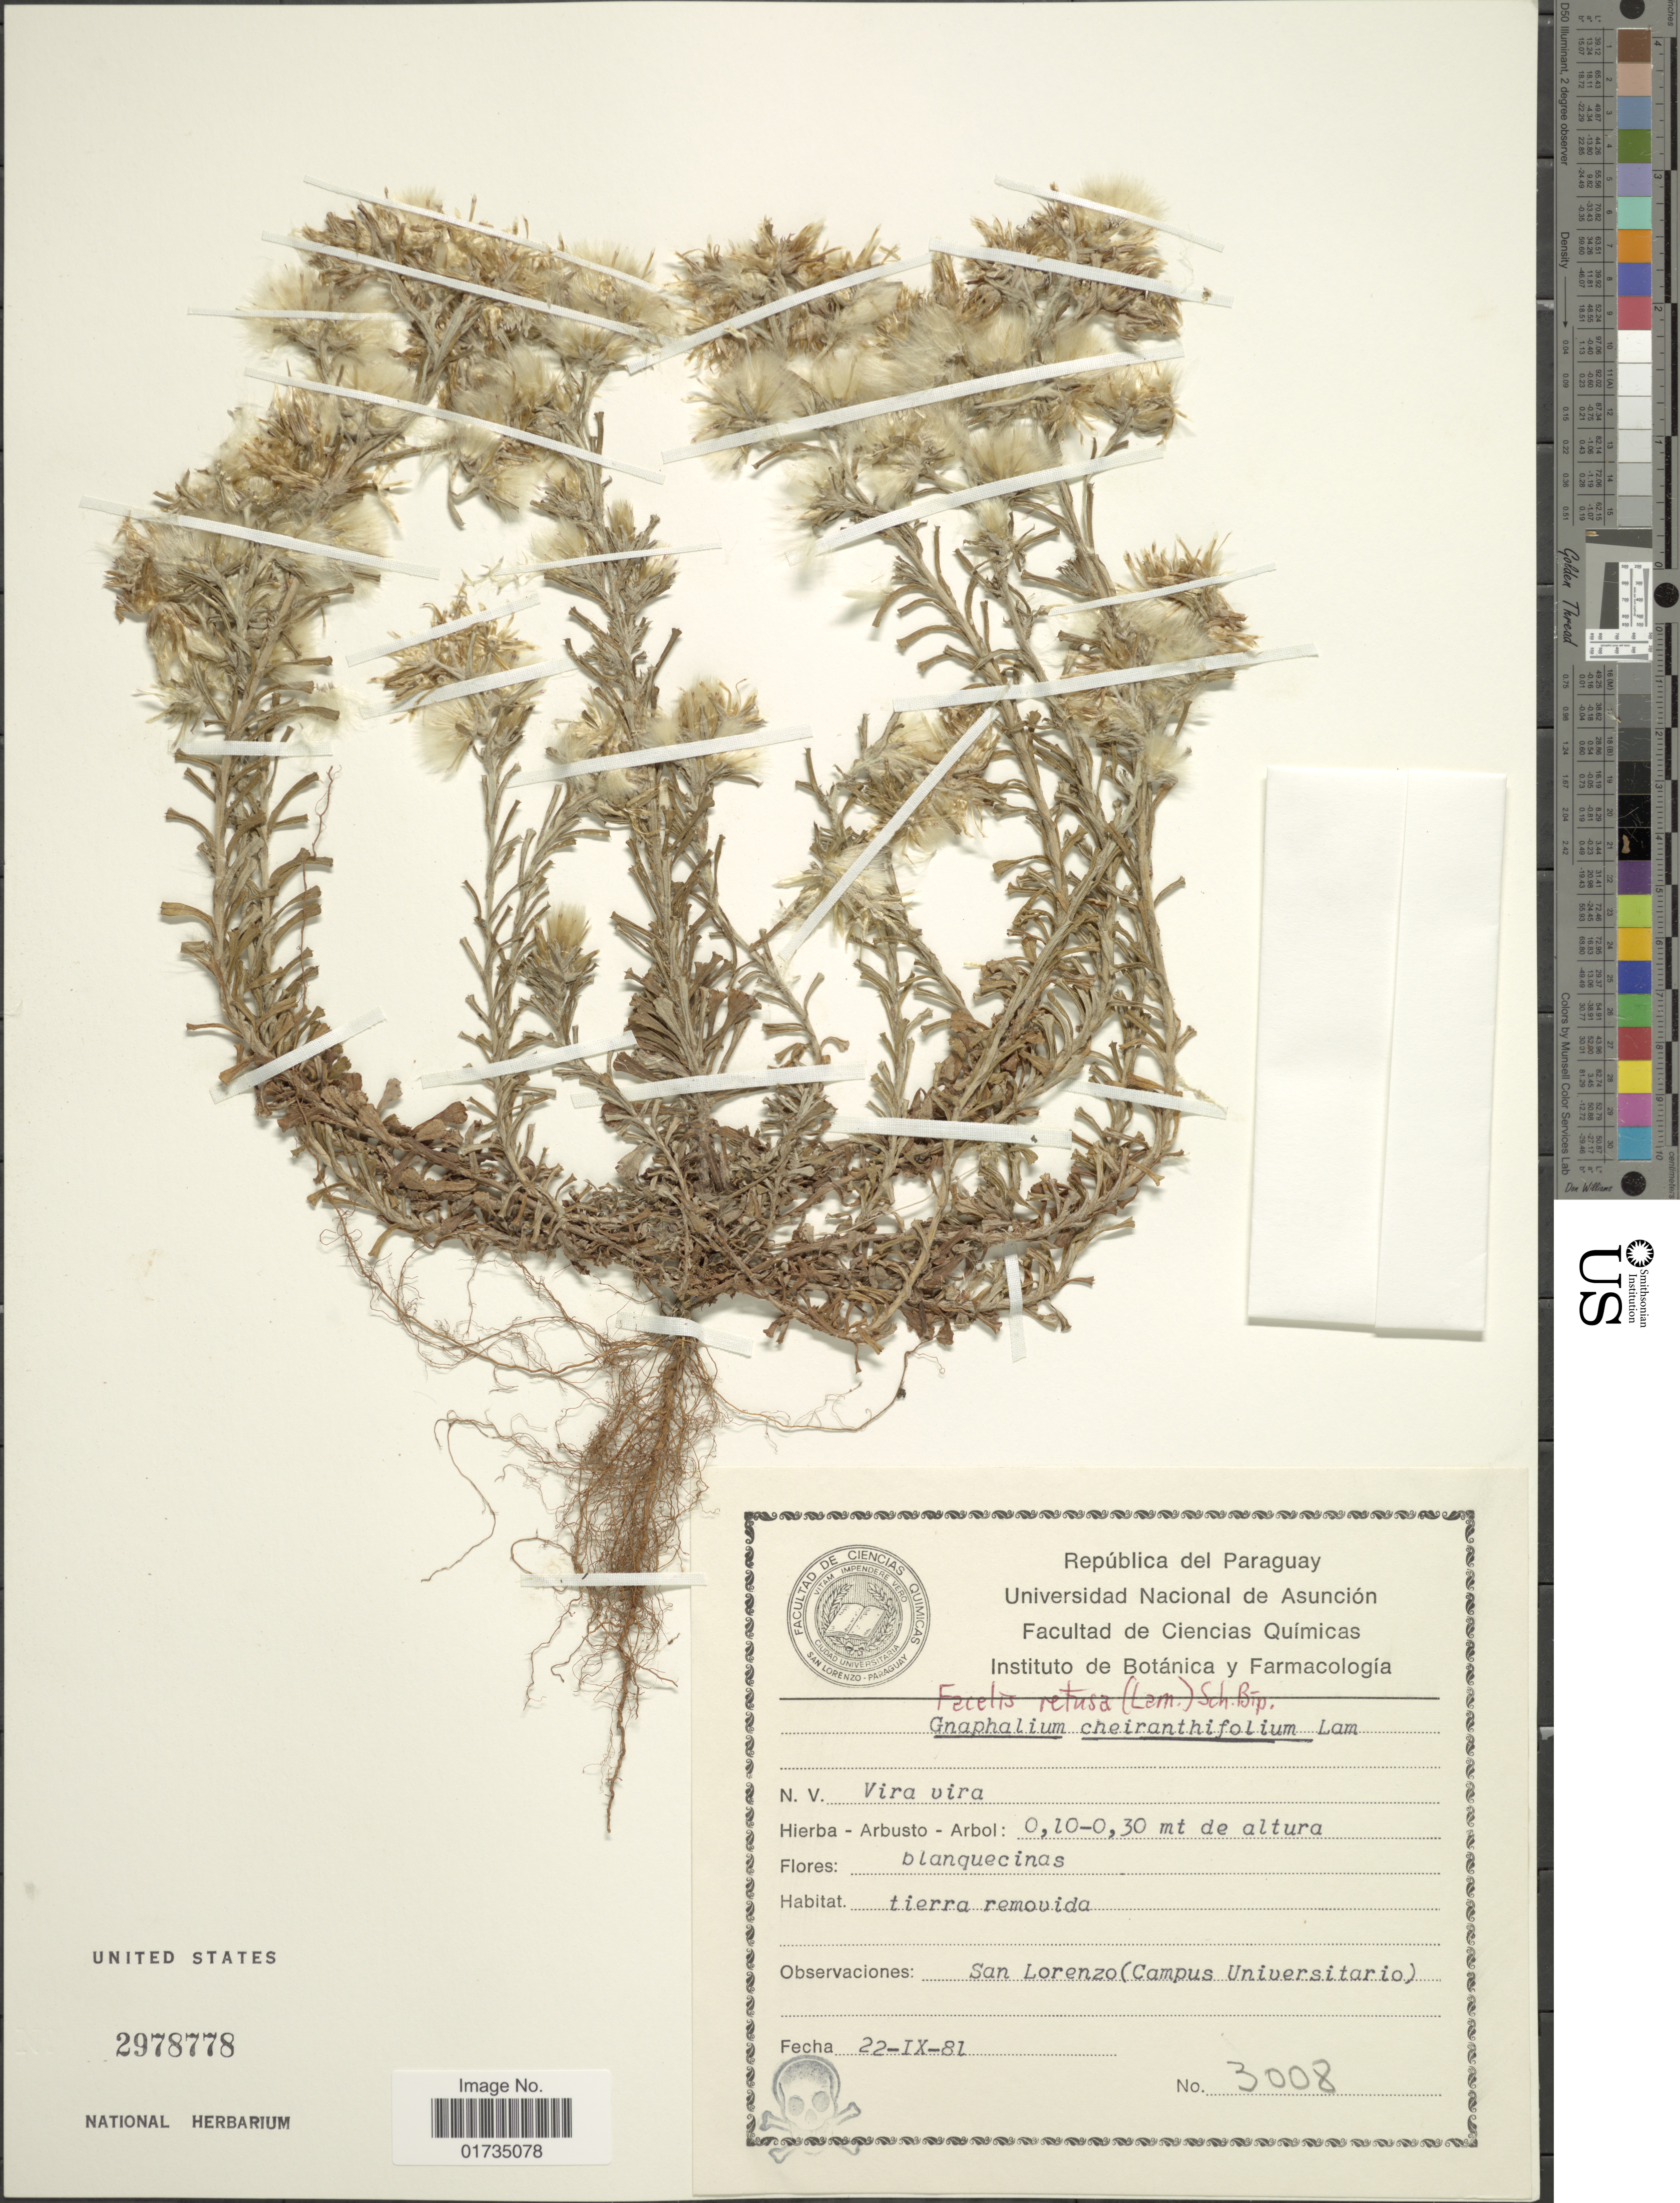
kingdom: Plantae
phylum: Tracheophyta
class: Magnoliopsida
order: Asterales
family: Asteraceae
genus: Facelis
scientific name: Facelis retusa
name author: (Lam.) Sch. Bip.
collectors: San Lorezo (Campus Universitario)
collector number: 3008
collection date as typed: Transcribed d/m/y: 22/9/81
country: Chile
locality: N. V. Vira vira.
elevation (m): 0.1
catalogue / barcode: US 2978778